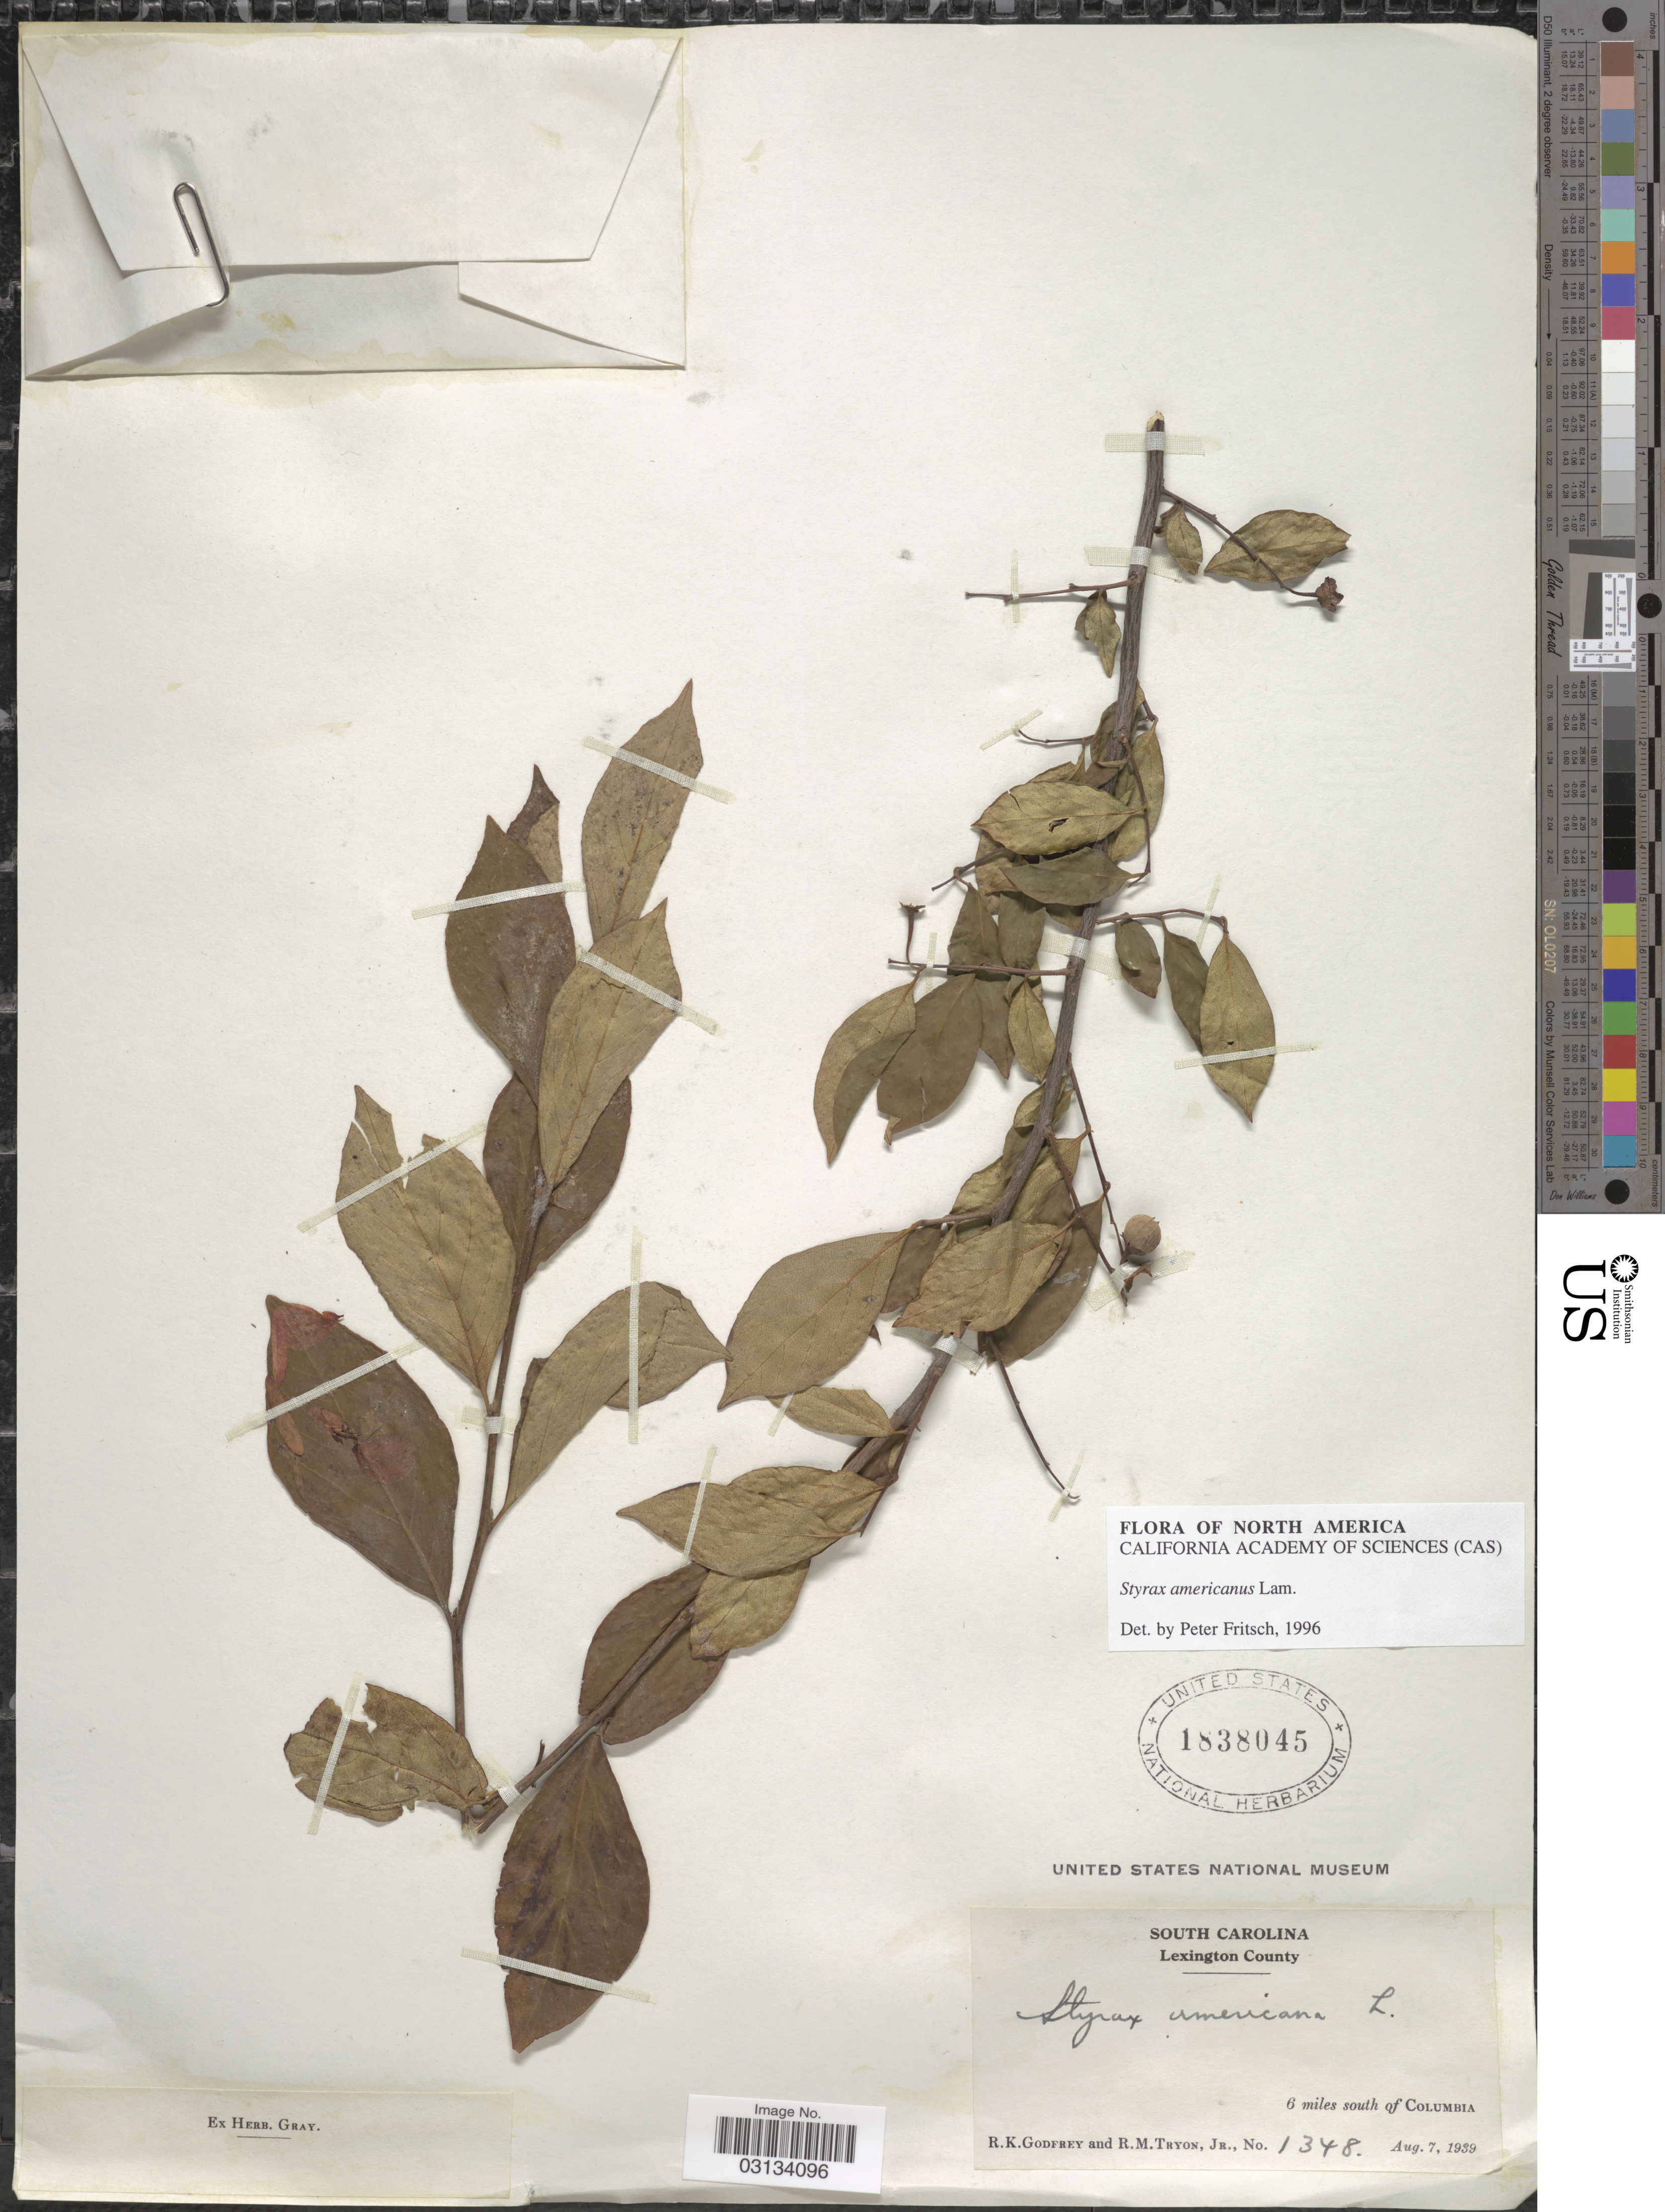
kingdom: Plantae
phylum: Tracheophyta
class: Magnoliopsida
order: Ericales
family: Styracaceae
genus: Styrax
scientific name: Styrax americanus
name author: Lam.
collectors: R. K. Godfrey & R. Tryon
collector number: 1348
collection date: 1939-08-07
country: United States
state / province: South Carolina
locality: Lexington County. 6 miles south of Columbia.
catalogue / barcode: US 1838045